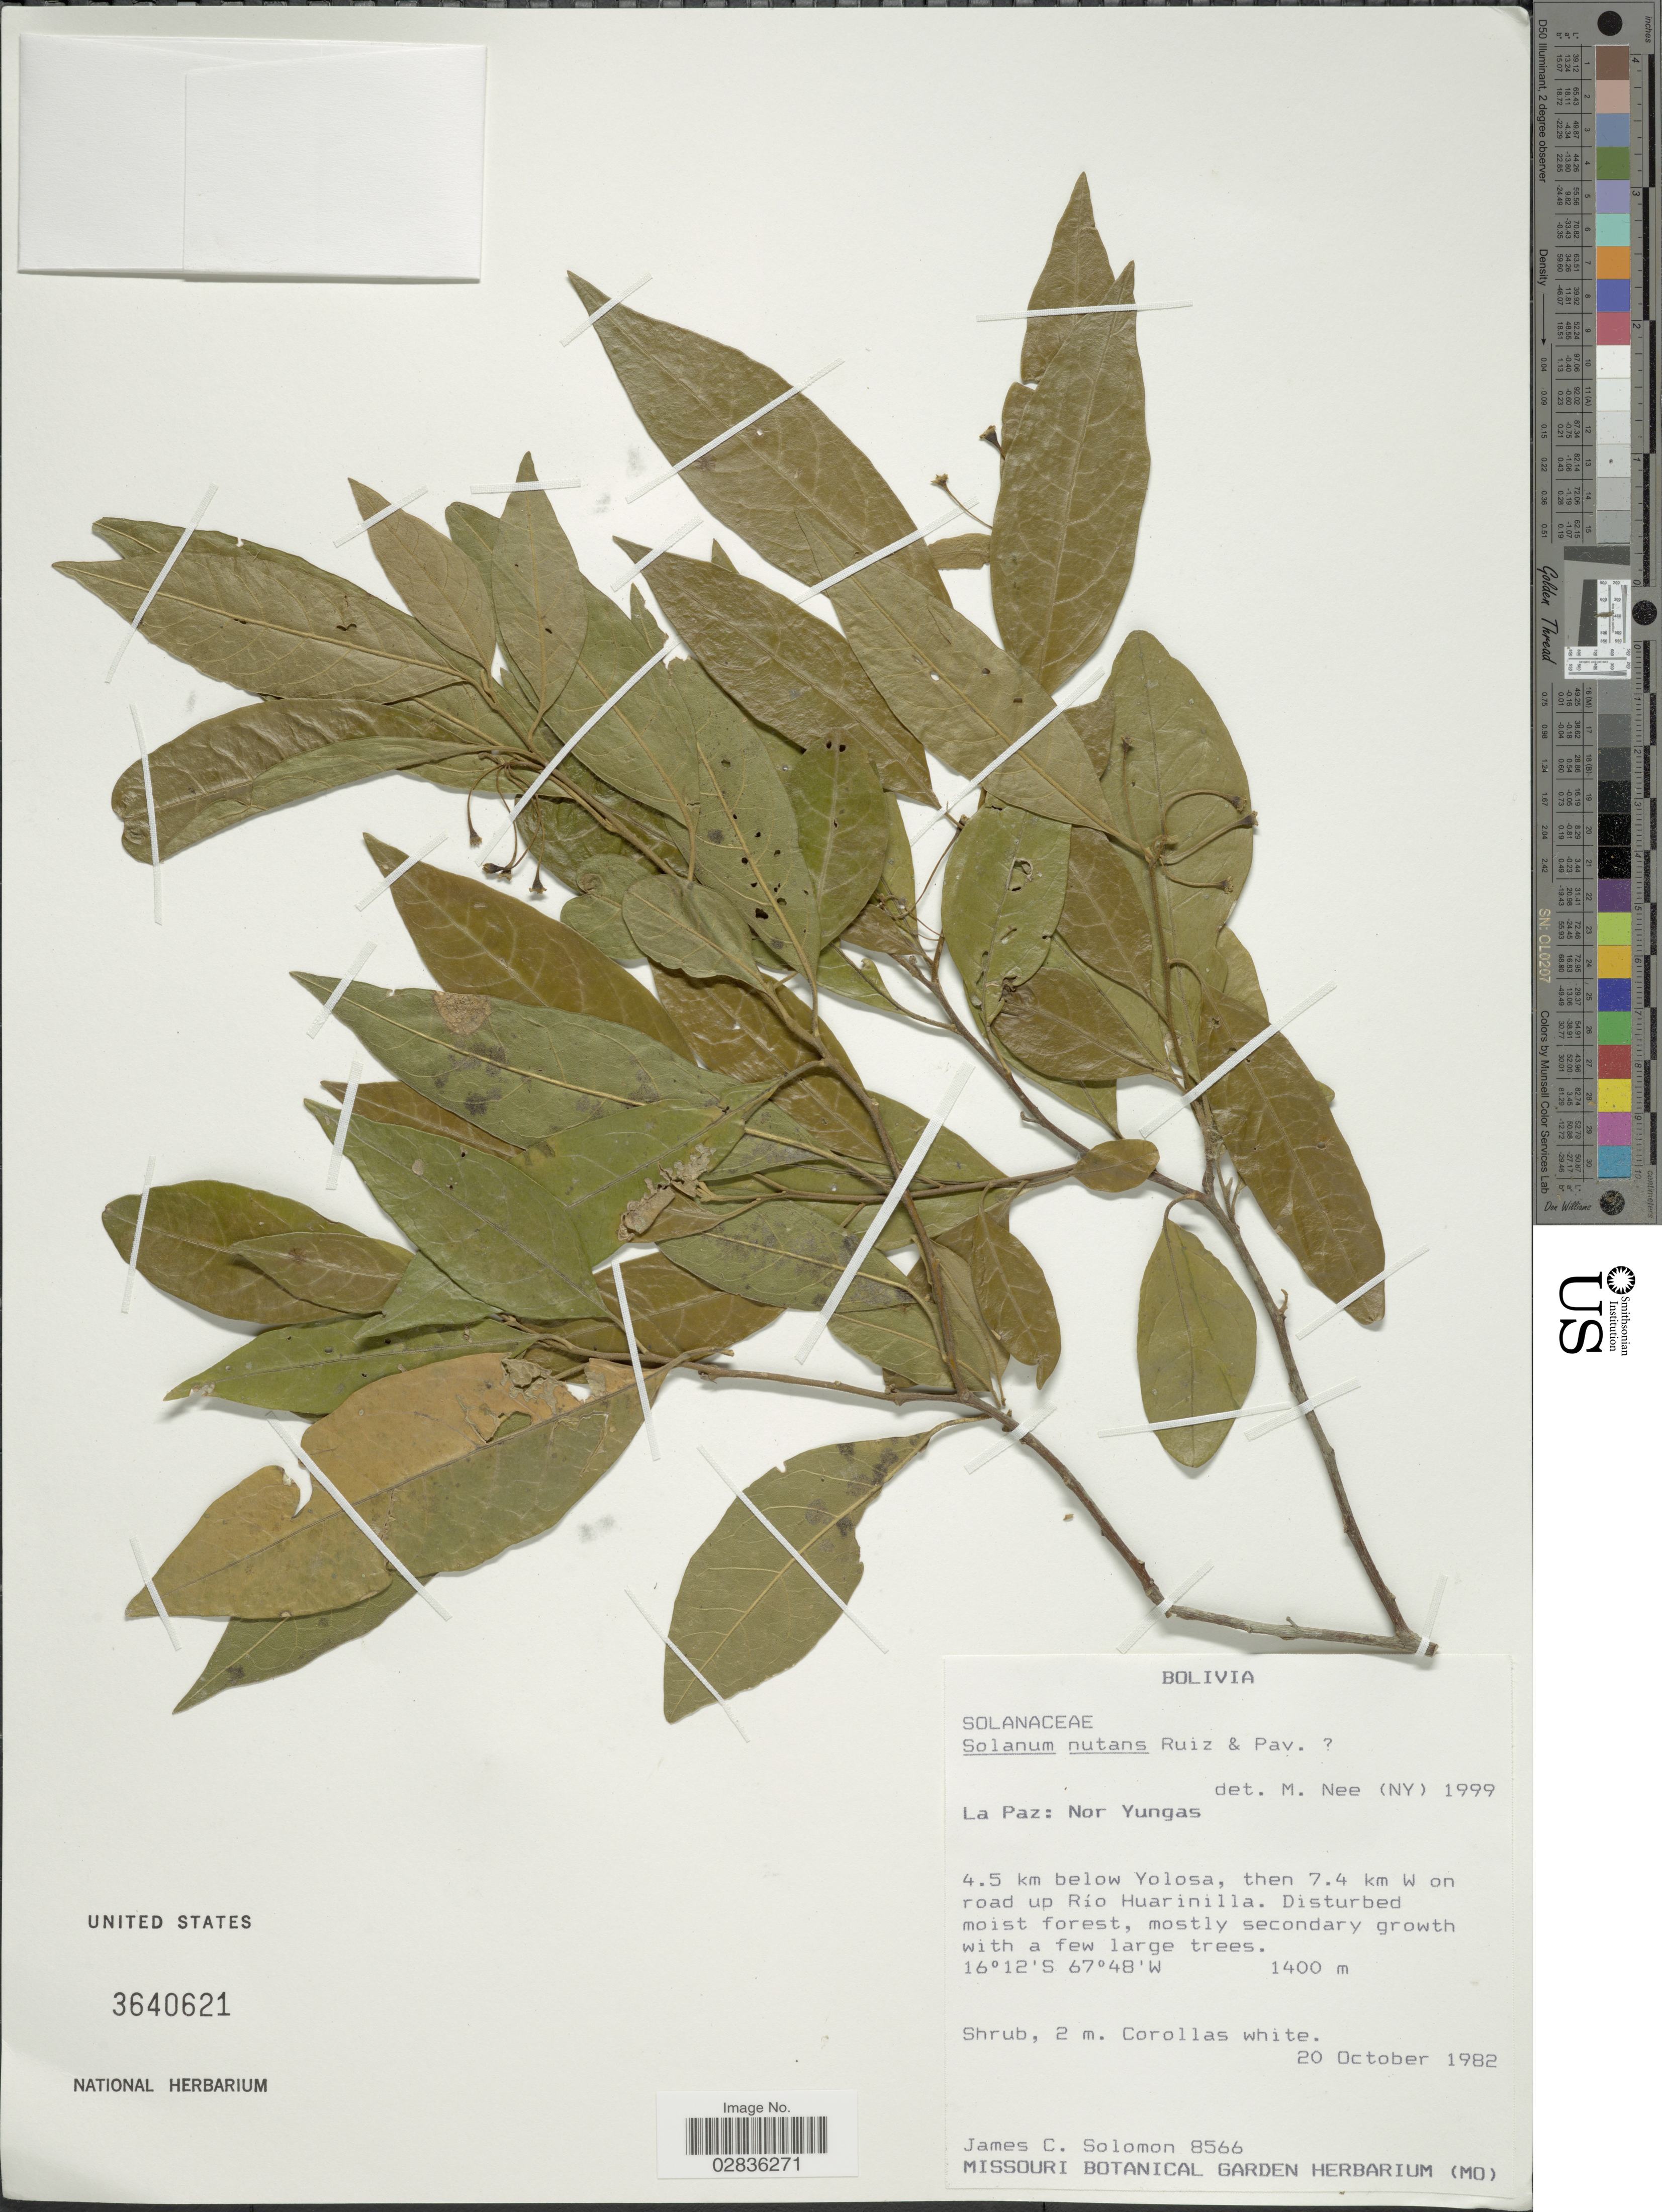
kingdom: Plantae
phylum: Tracheophyta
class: Magnoliopsida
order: Solanales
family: Solanaceae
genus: Solanum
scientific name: Solanum nutans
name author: Ruiz & Pav.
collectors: J. C. Solomon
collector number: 8566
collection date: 1982-10-20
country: Bolivia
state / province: La Paz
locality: La Paz: Nor Yungas. 4.5 km below Yolosa, then 7.4 km W on road up Río Huarinilla.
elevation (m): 1400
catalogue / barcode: US 3640621